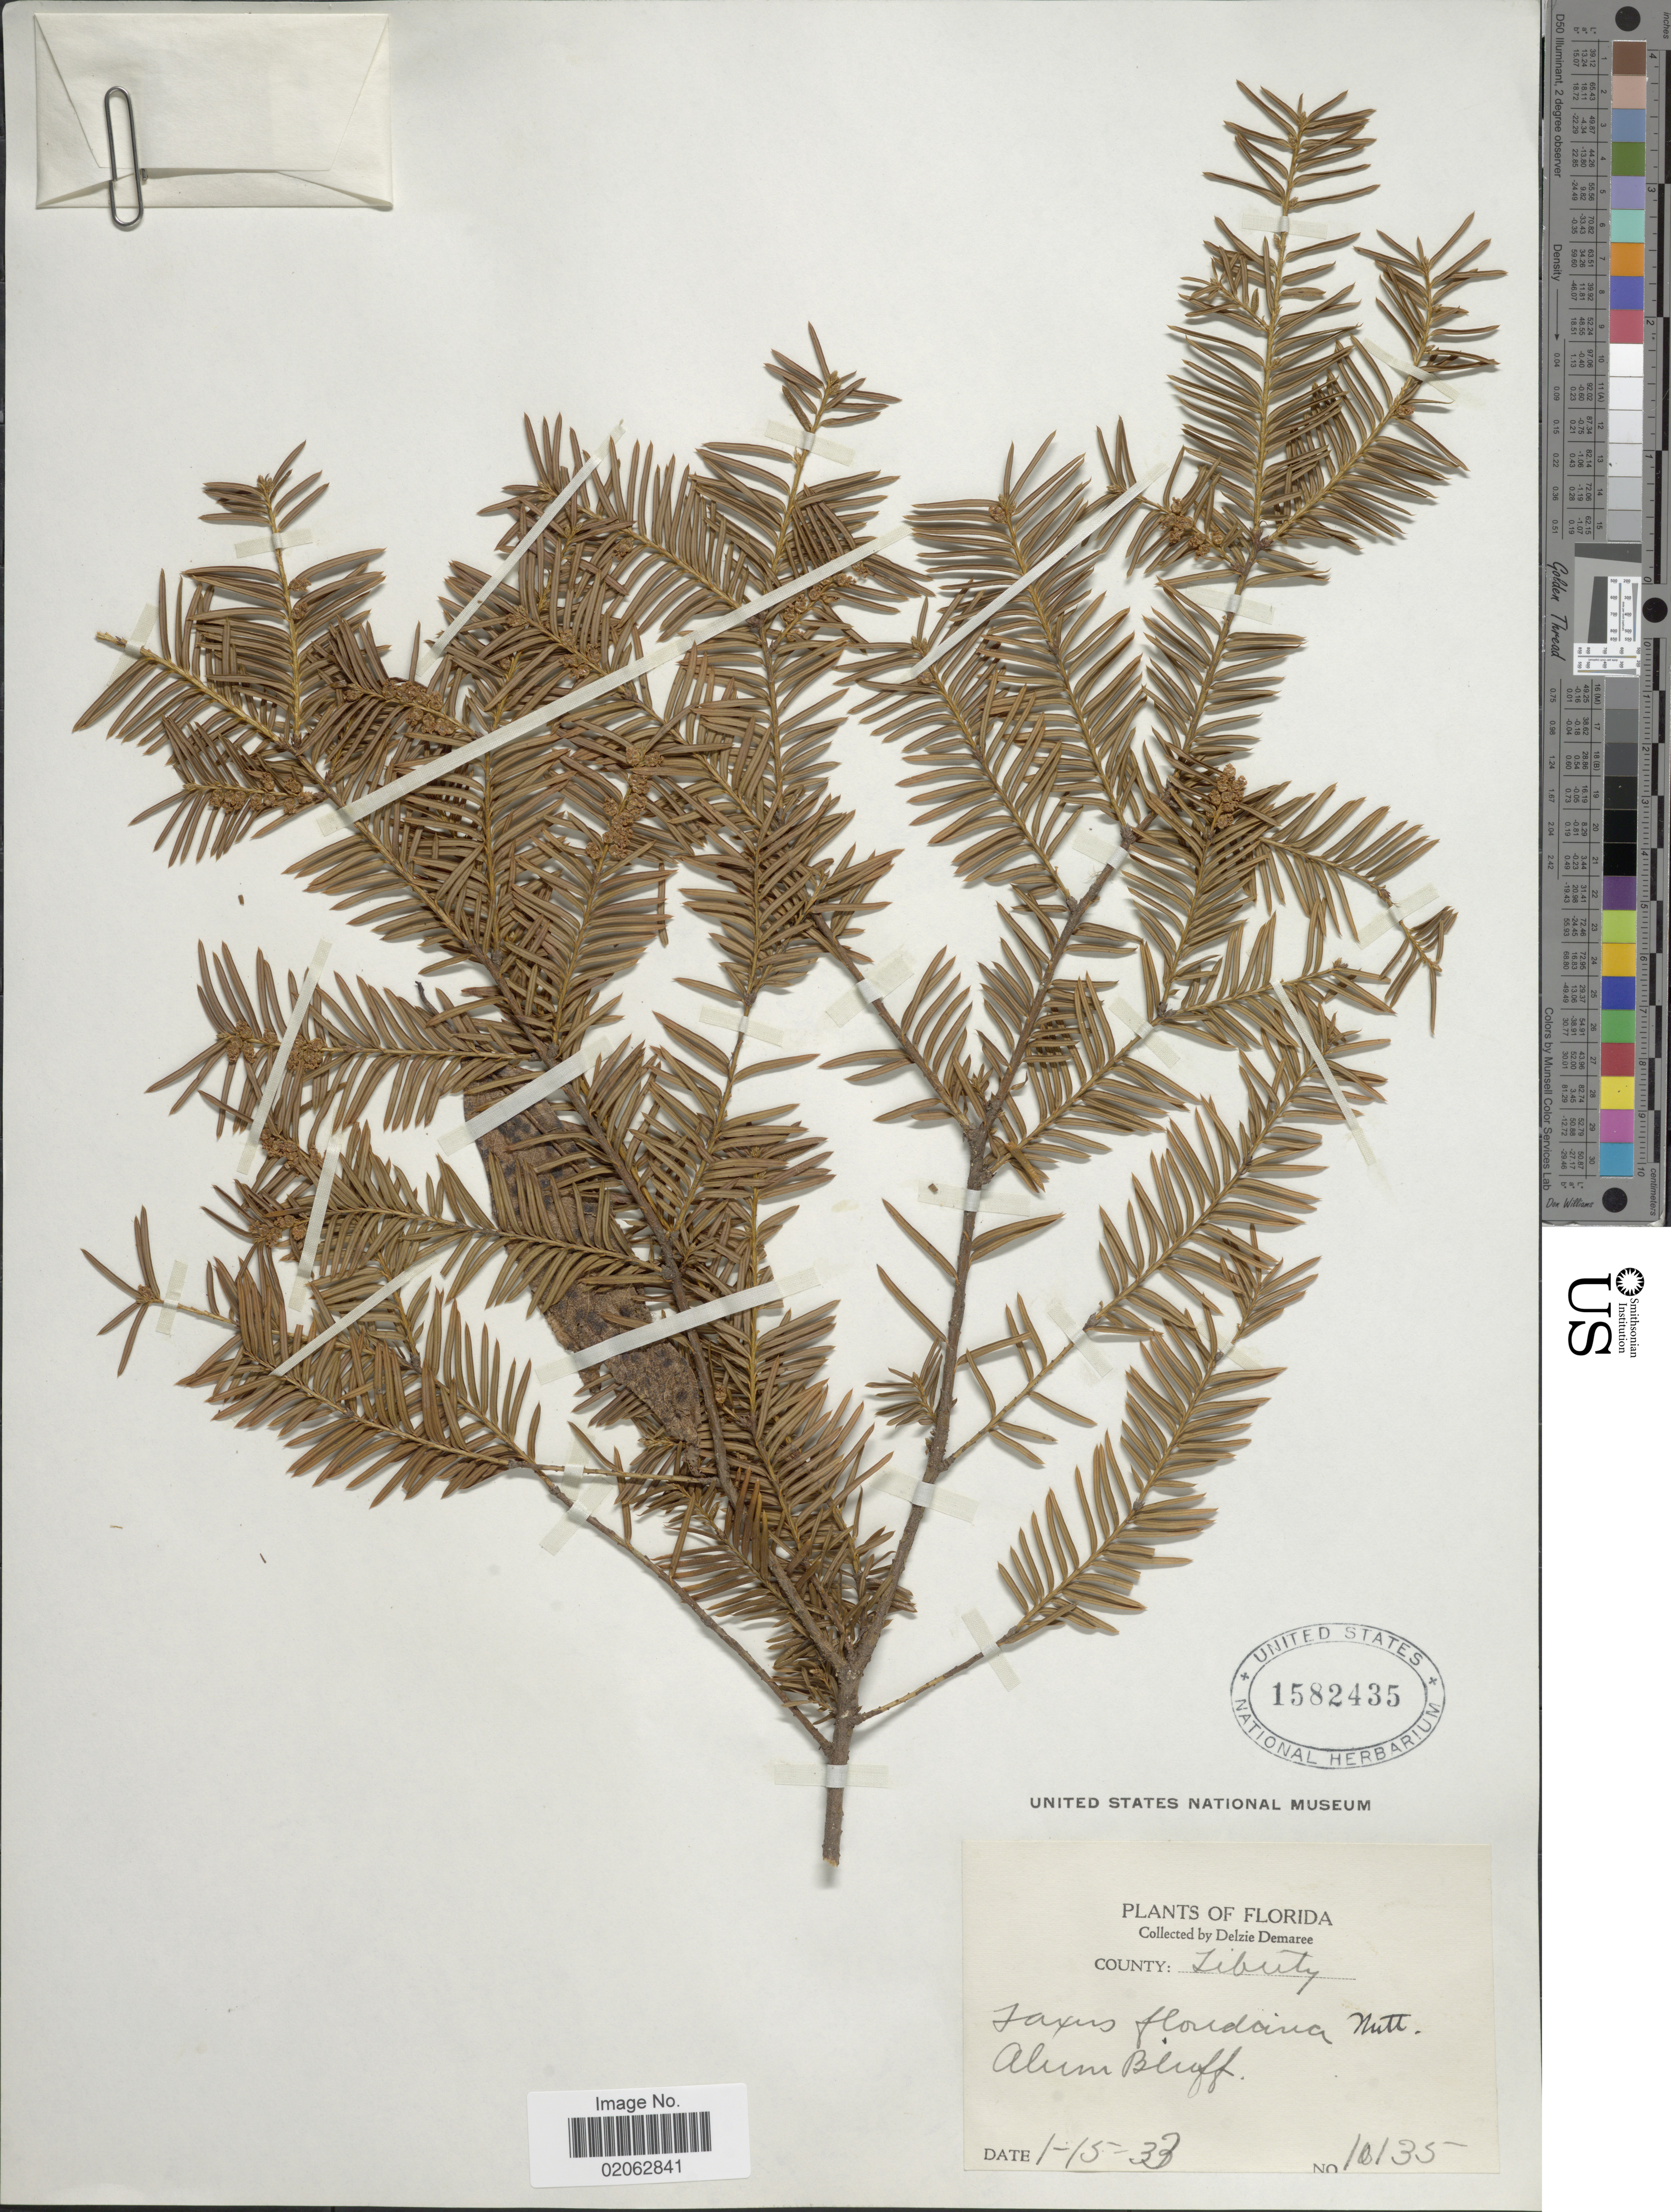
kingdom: Plantae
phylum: Tracheophyta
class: Pinopsida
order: Pinales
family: Taxaceae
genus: Taxus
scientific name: Taxus floridana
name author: Nutt. ex Chapm.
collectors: D. Demaree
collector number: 10135*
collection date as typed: Transcribed d/m/y: 15/1/33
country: United States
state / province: Florida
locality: Alum Bluff, County Liberty.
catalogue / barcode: US 1582435